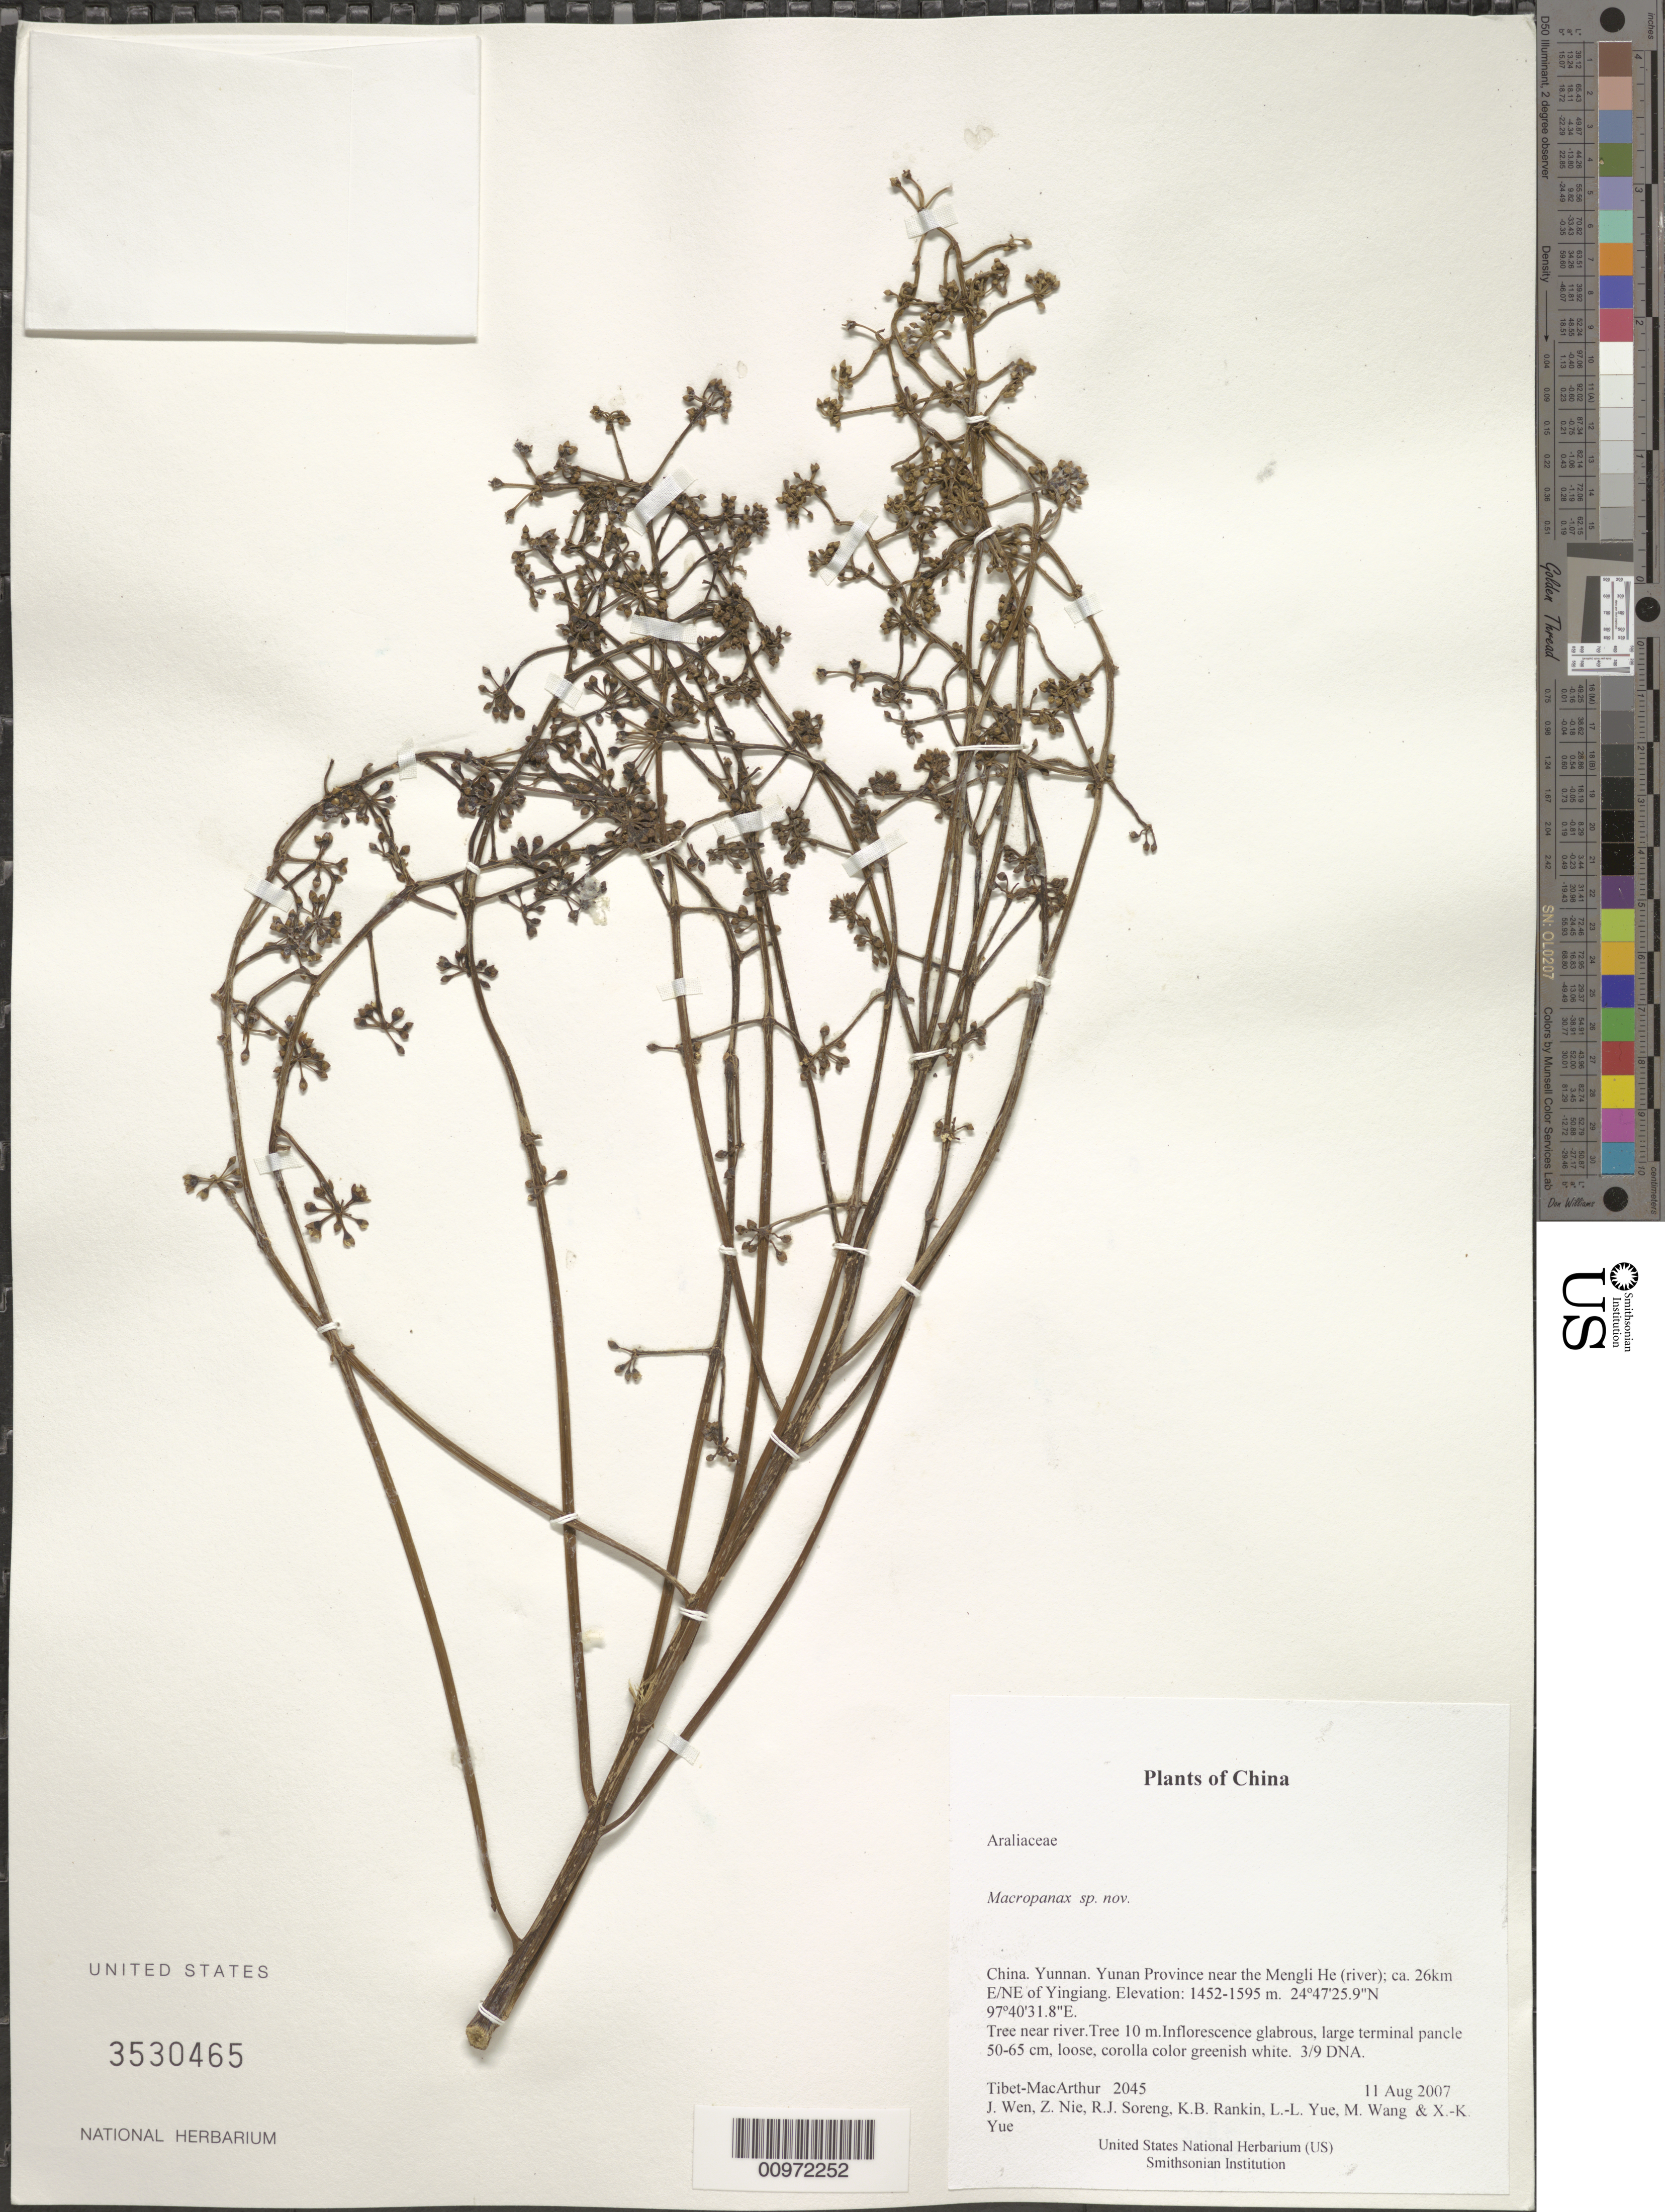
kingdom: Plantae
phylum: Tracheophyta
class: Magnoliopsida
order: Apiales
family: Araliaceae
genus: Macropanax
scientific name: Macropanax sp. nov.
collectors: Tibet-MacArthur, J. Wen, Z. Nie, R. J. Soreng, K. Rankin, L. Yue, M. Wang & X. Yue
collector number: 2045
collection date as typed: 11 Aug 2007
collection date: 2007-08-11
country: China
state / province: Yunnan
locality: Yunan Province near the Mengli He (river); ca. 26km E/NE of Yingiang.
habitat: Near river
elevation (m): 1452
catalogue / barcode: US 3530465